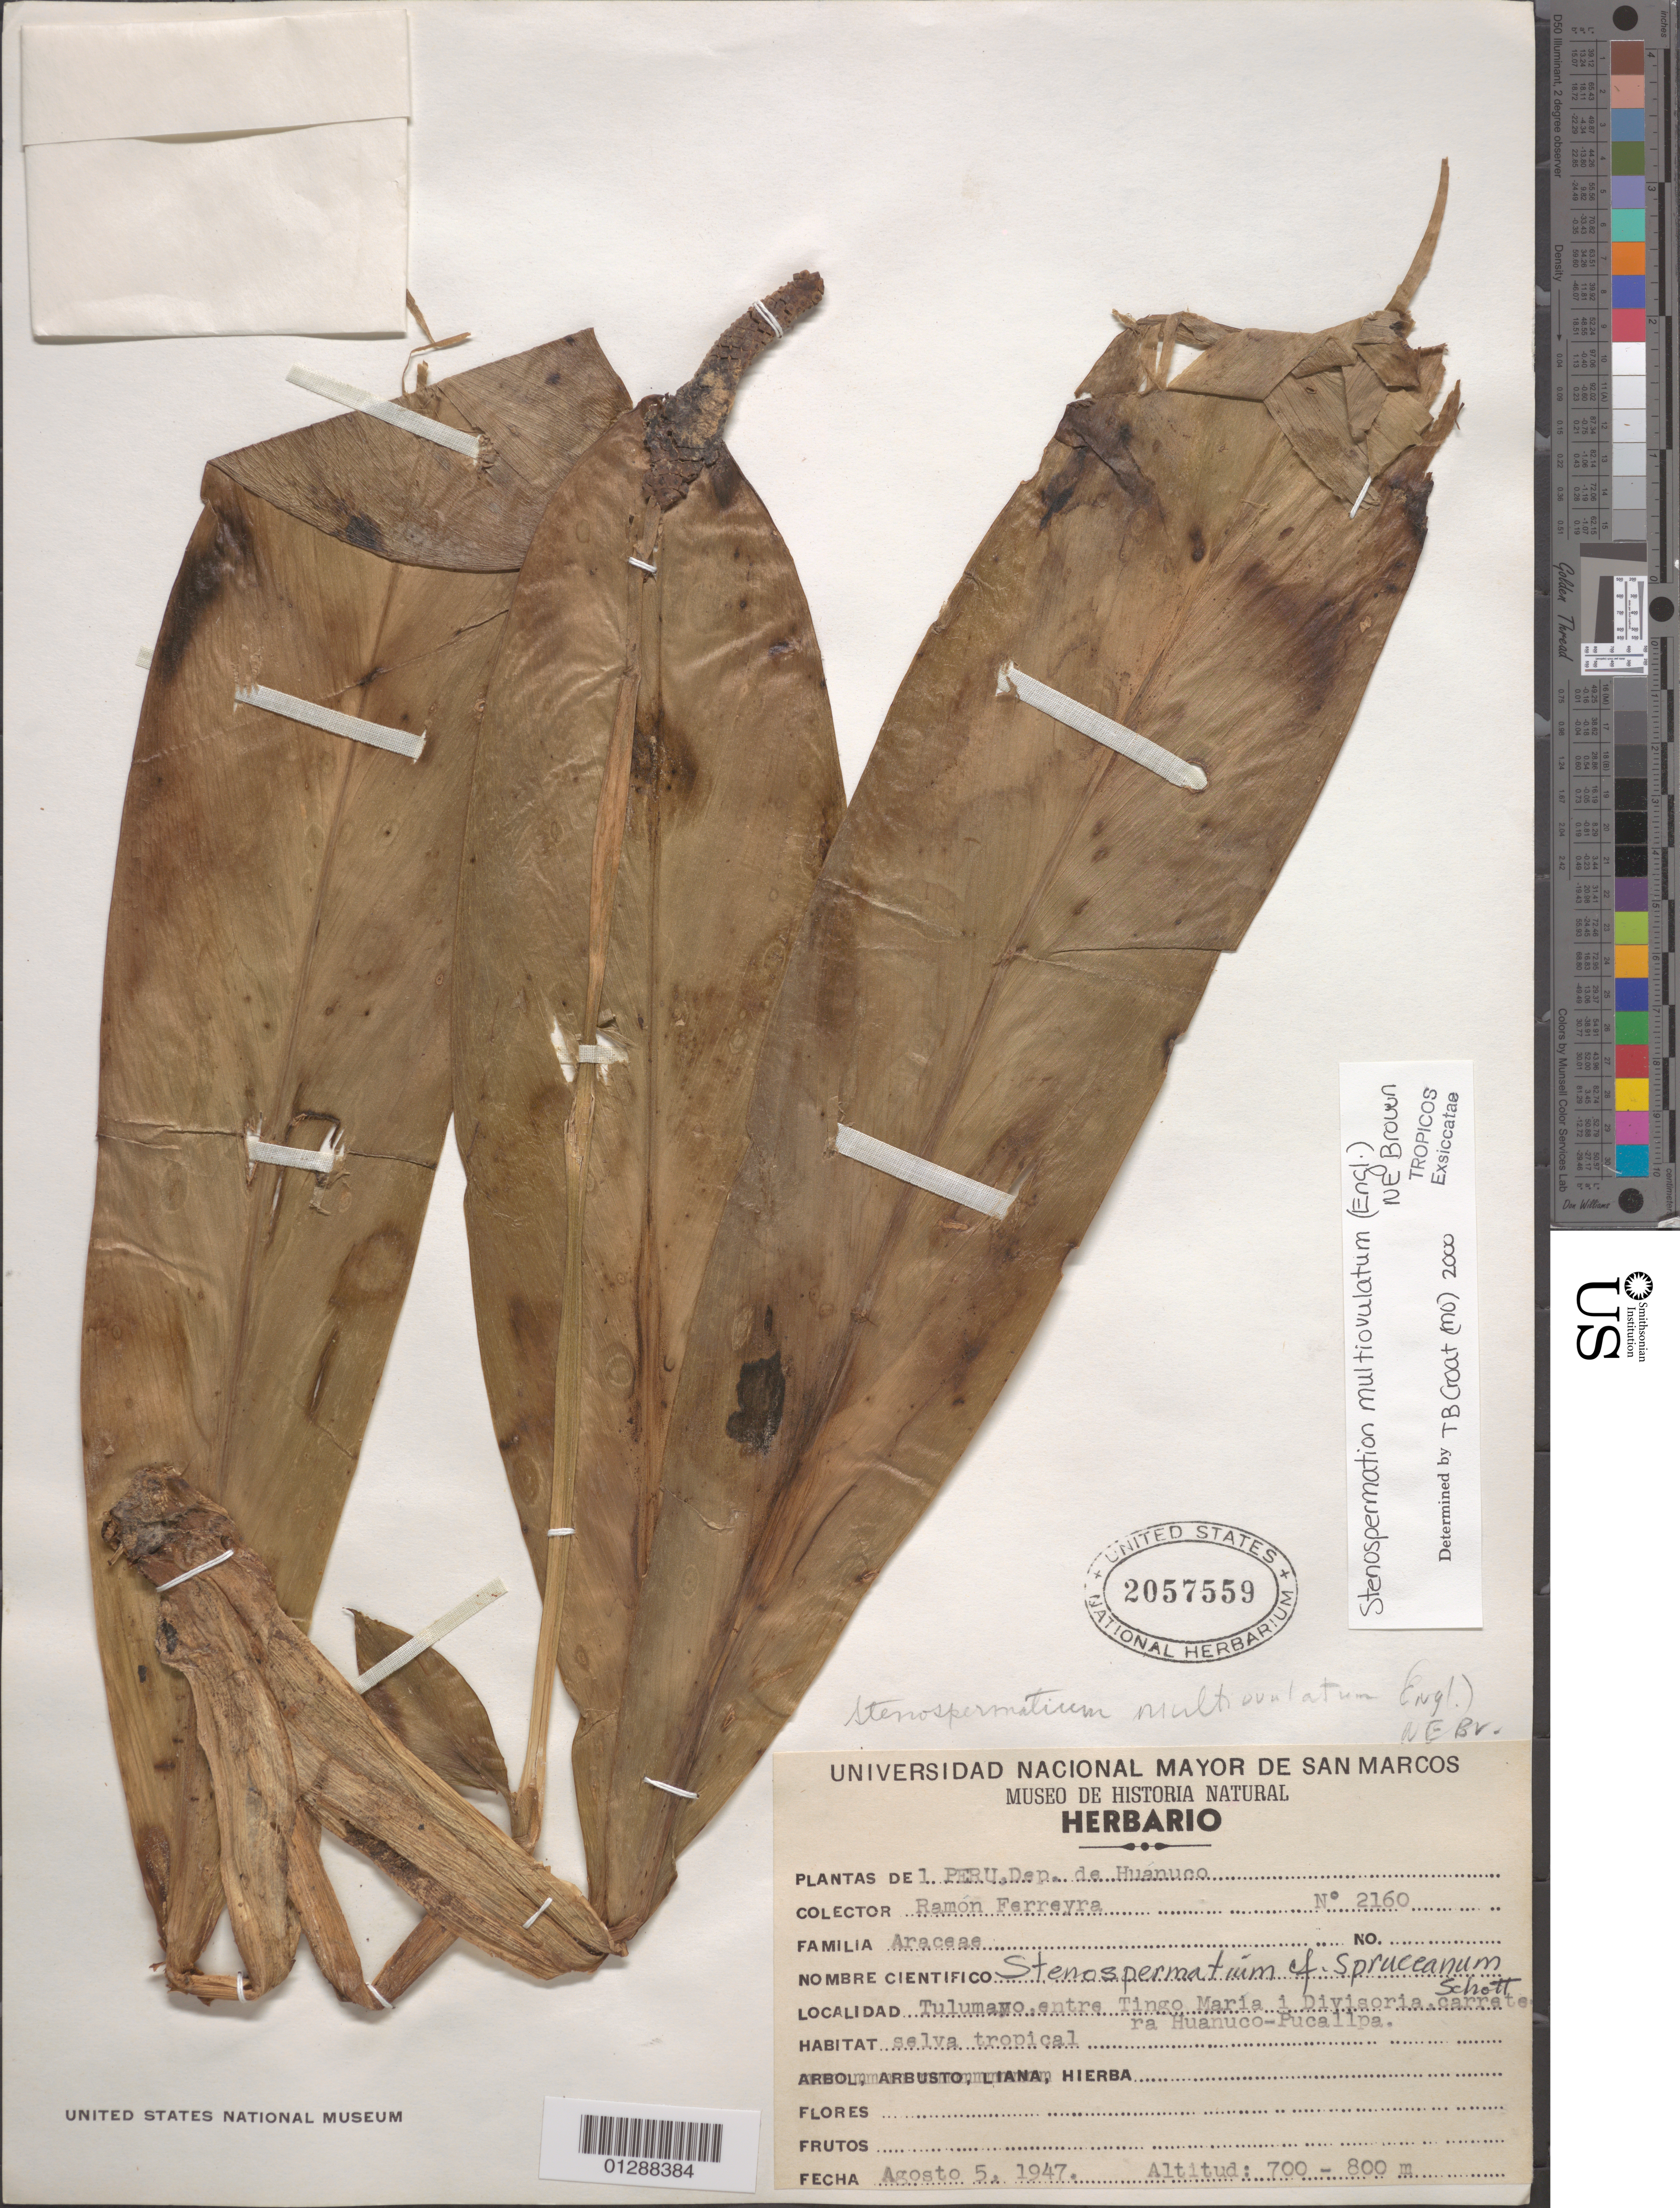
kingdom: Plantae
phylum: Tracheophyta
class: Liliopsida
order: Alismatales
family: Araceae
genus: Stenospermation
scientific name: Stenospermation multiovulatum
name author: (Engl.) N.E. Br.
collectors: R. A. Ferreyra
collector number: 2160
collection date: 1947-08-05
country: Peru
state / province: Huánuco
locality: Dep. de Huánuco. Tulumayo, entre Tingo Maria i Divisoria, carretera Huanuco-Pucallpa.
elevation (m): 700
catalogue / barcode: US 2057559